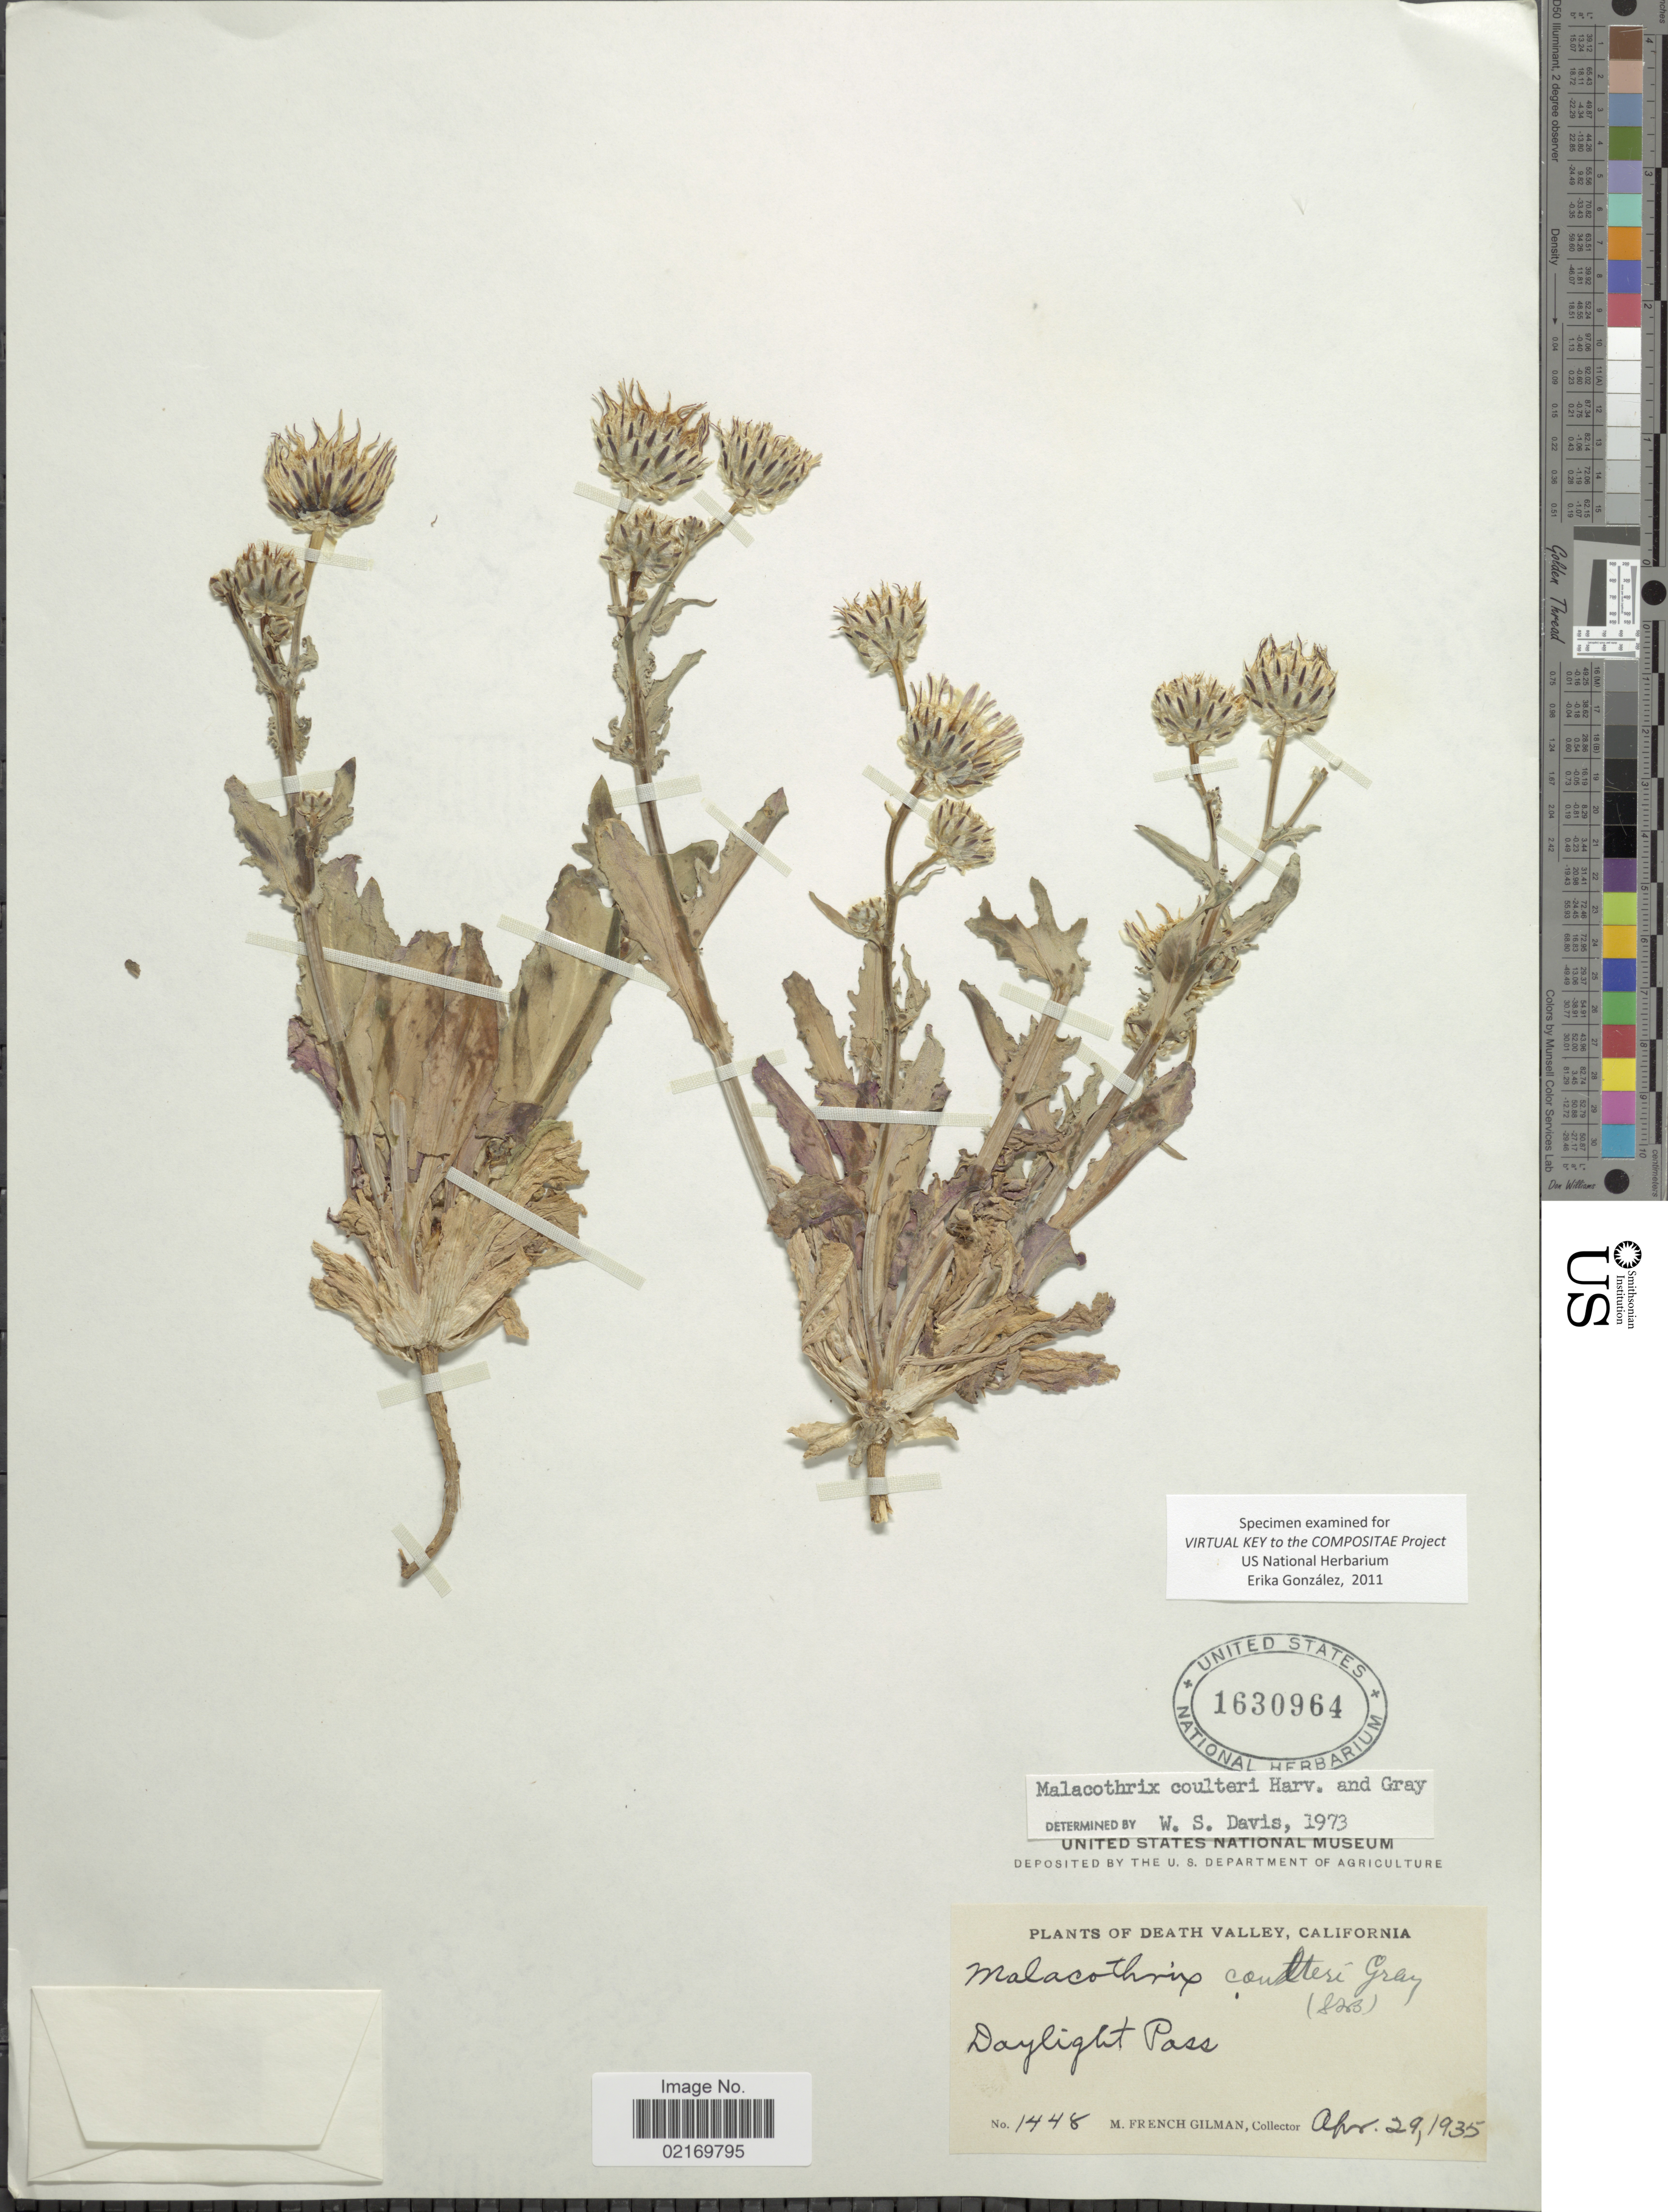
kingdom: Plantae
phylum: Tracheophyta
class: Magnoliopsida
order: Asterales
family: Asteraceae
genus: Malacothrix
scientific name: Malacothrix coulteri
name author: Harv. & A. Gray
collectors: M. F. Gilman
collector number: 1448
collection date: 1935-04-29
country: United States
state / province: California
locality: Death Valley, Daylight Pass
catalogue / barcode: US 1630964